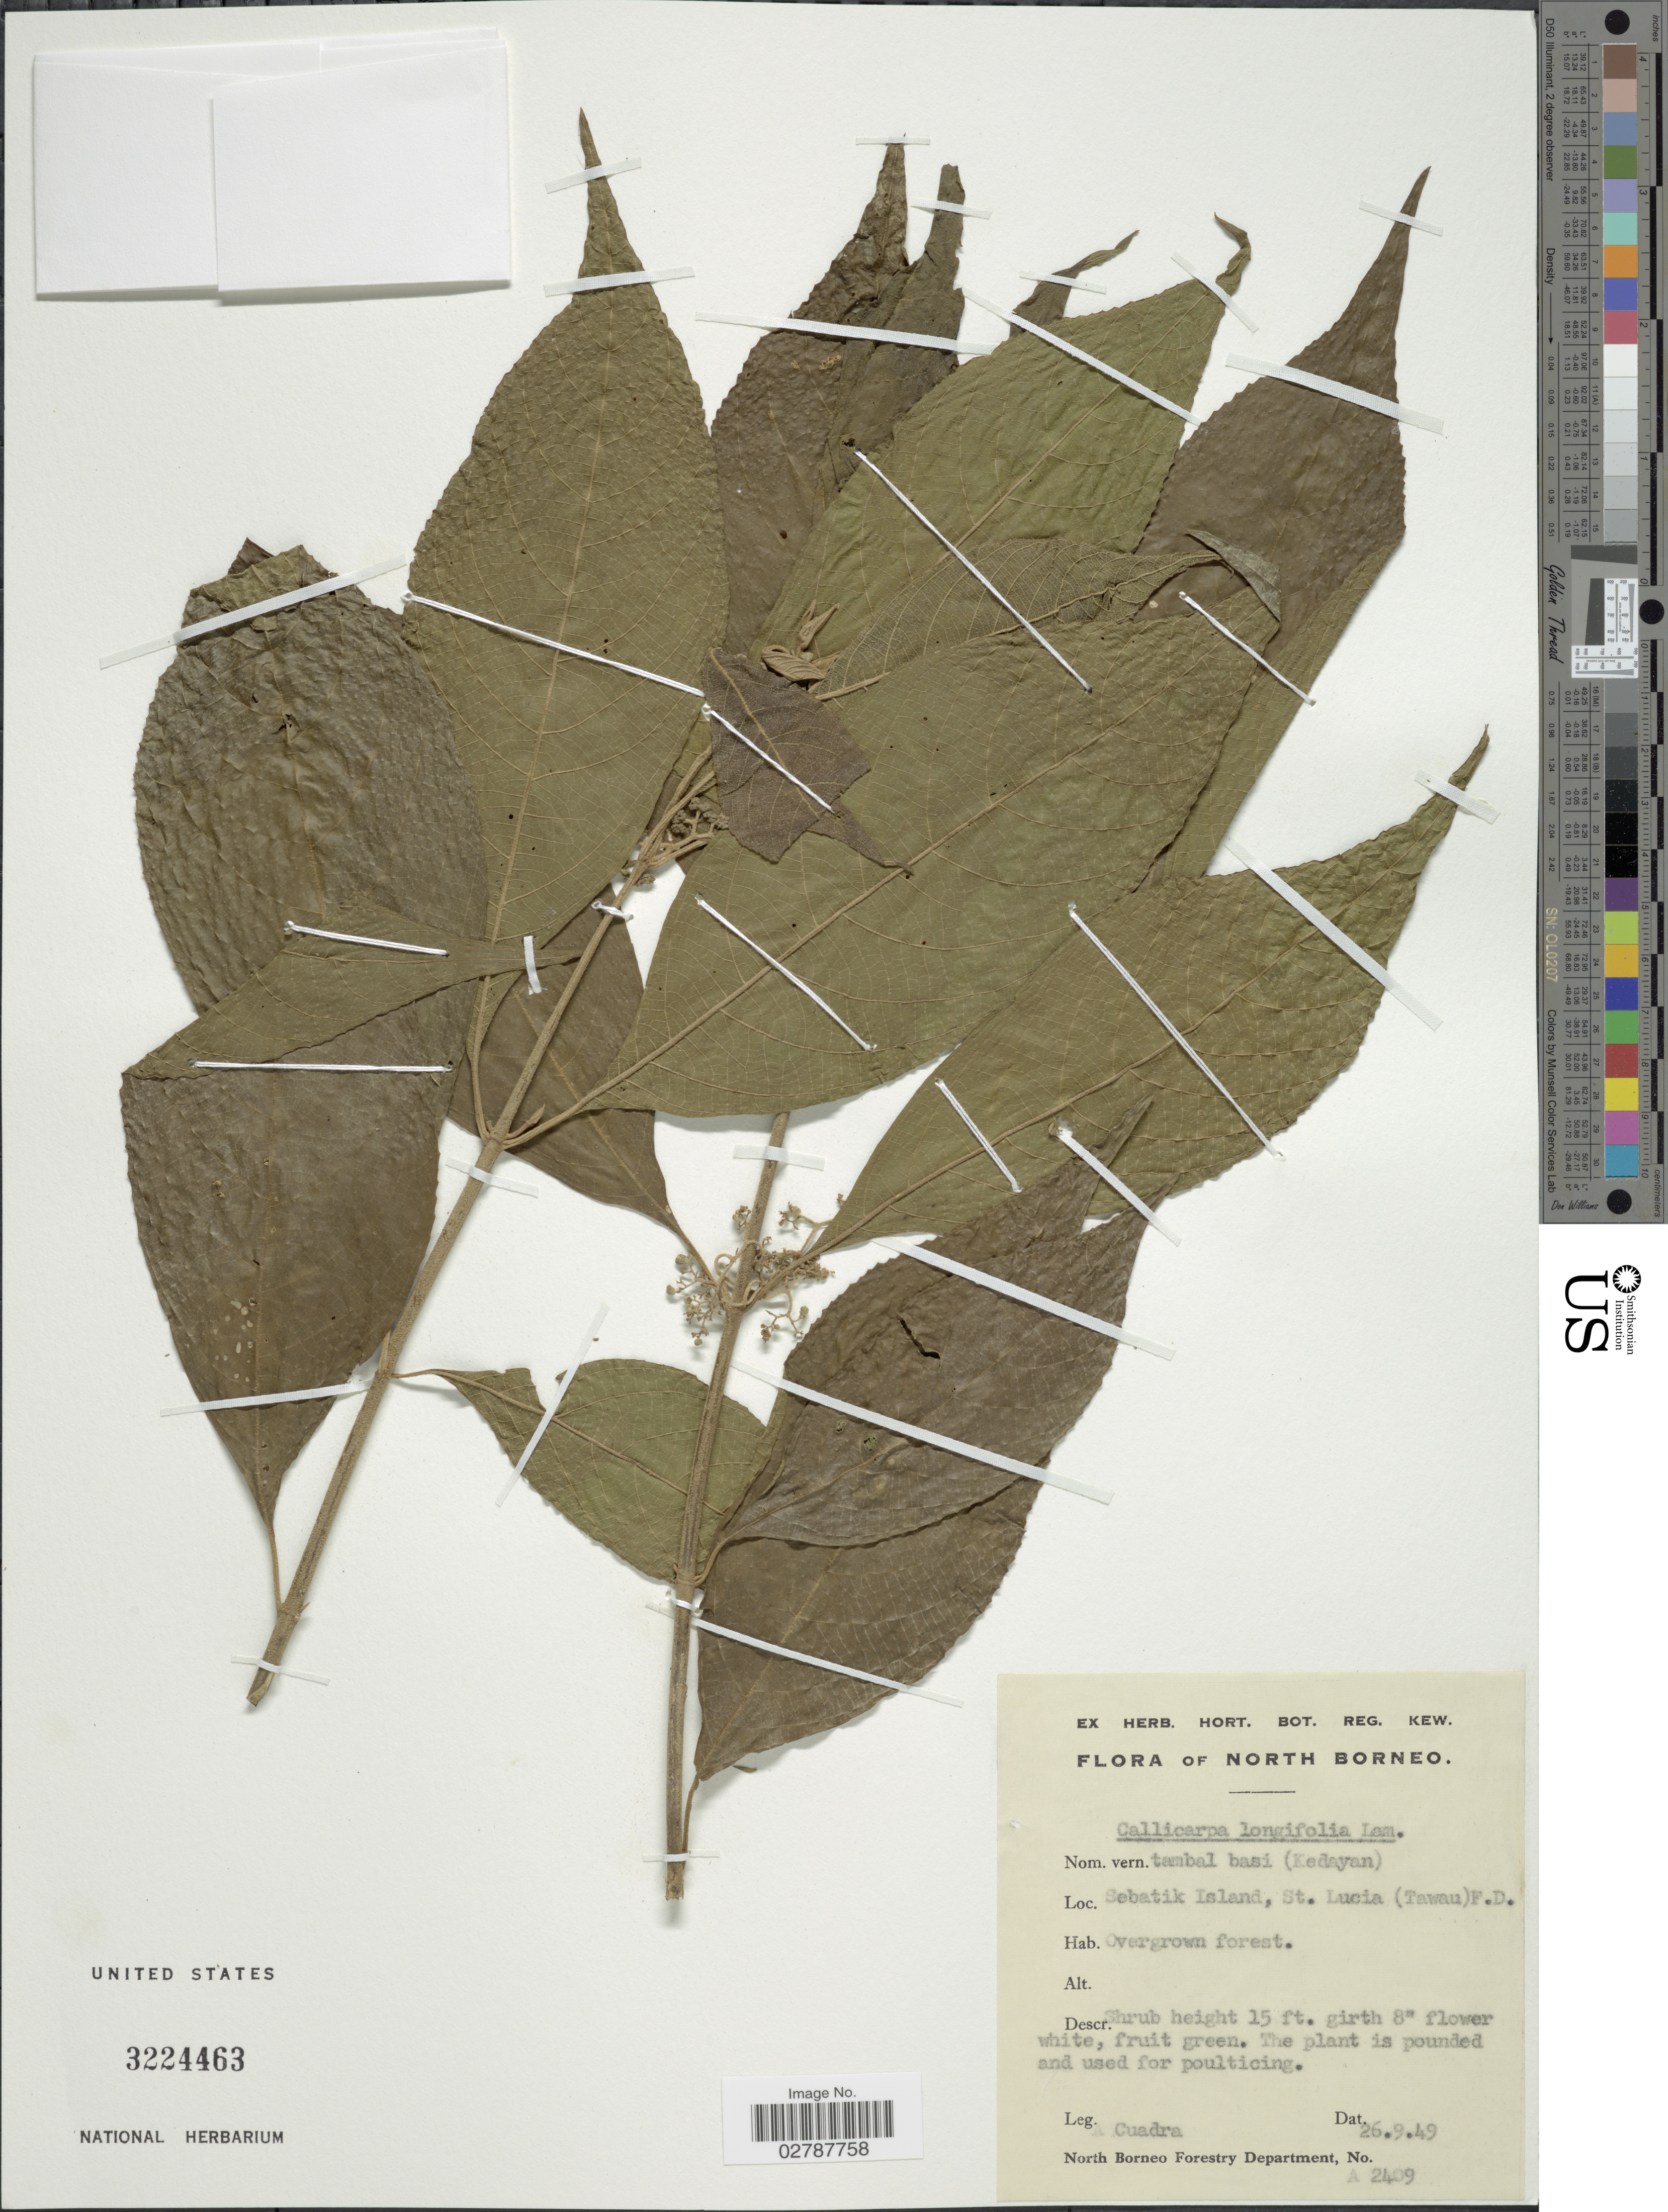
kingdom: Plantae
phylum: Tracheophyta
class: Magnoliopsida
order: Lamiales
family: Lamiaceae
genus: Callicarpa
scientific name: Callicarpa longifolia f. floccosa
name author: Schauer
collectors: A. Cuadra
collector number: A2409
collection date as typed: Transcribed d/m/y: 26/9/49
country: Malaysia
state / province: Sabah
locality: North Borneo. Sebatik Island, St. Lucia (Tawau) F.D.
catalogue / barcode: US 3224463